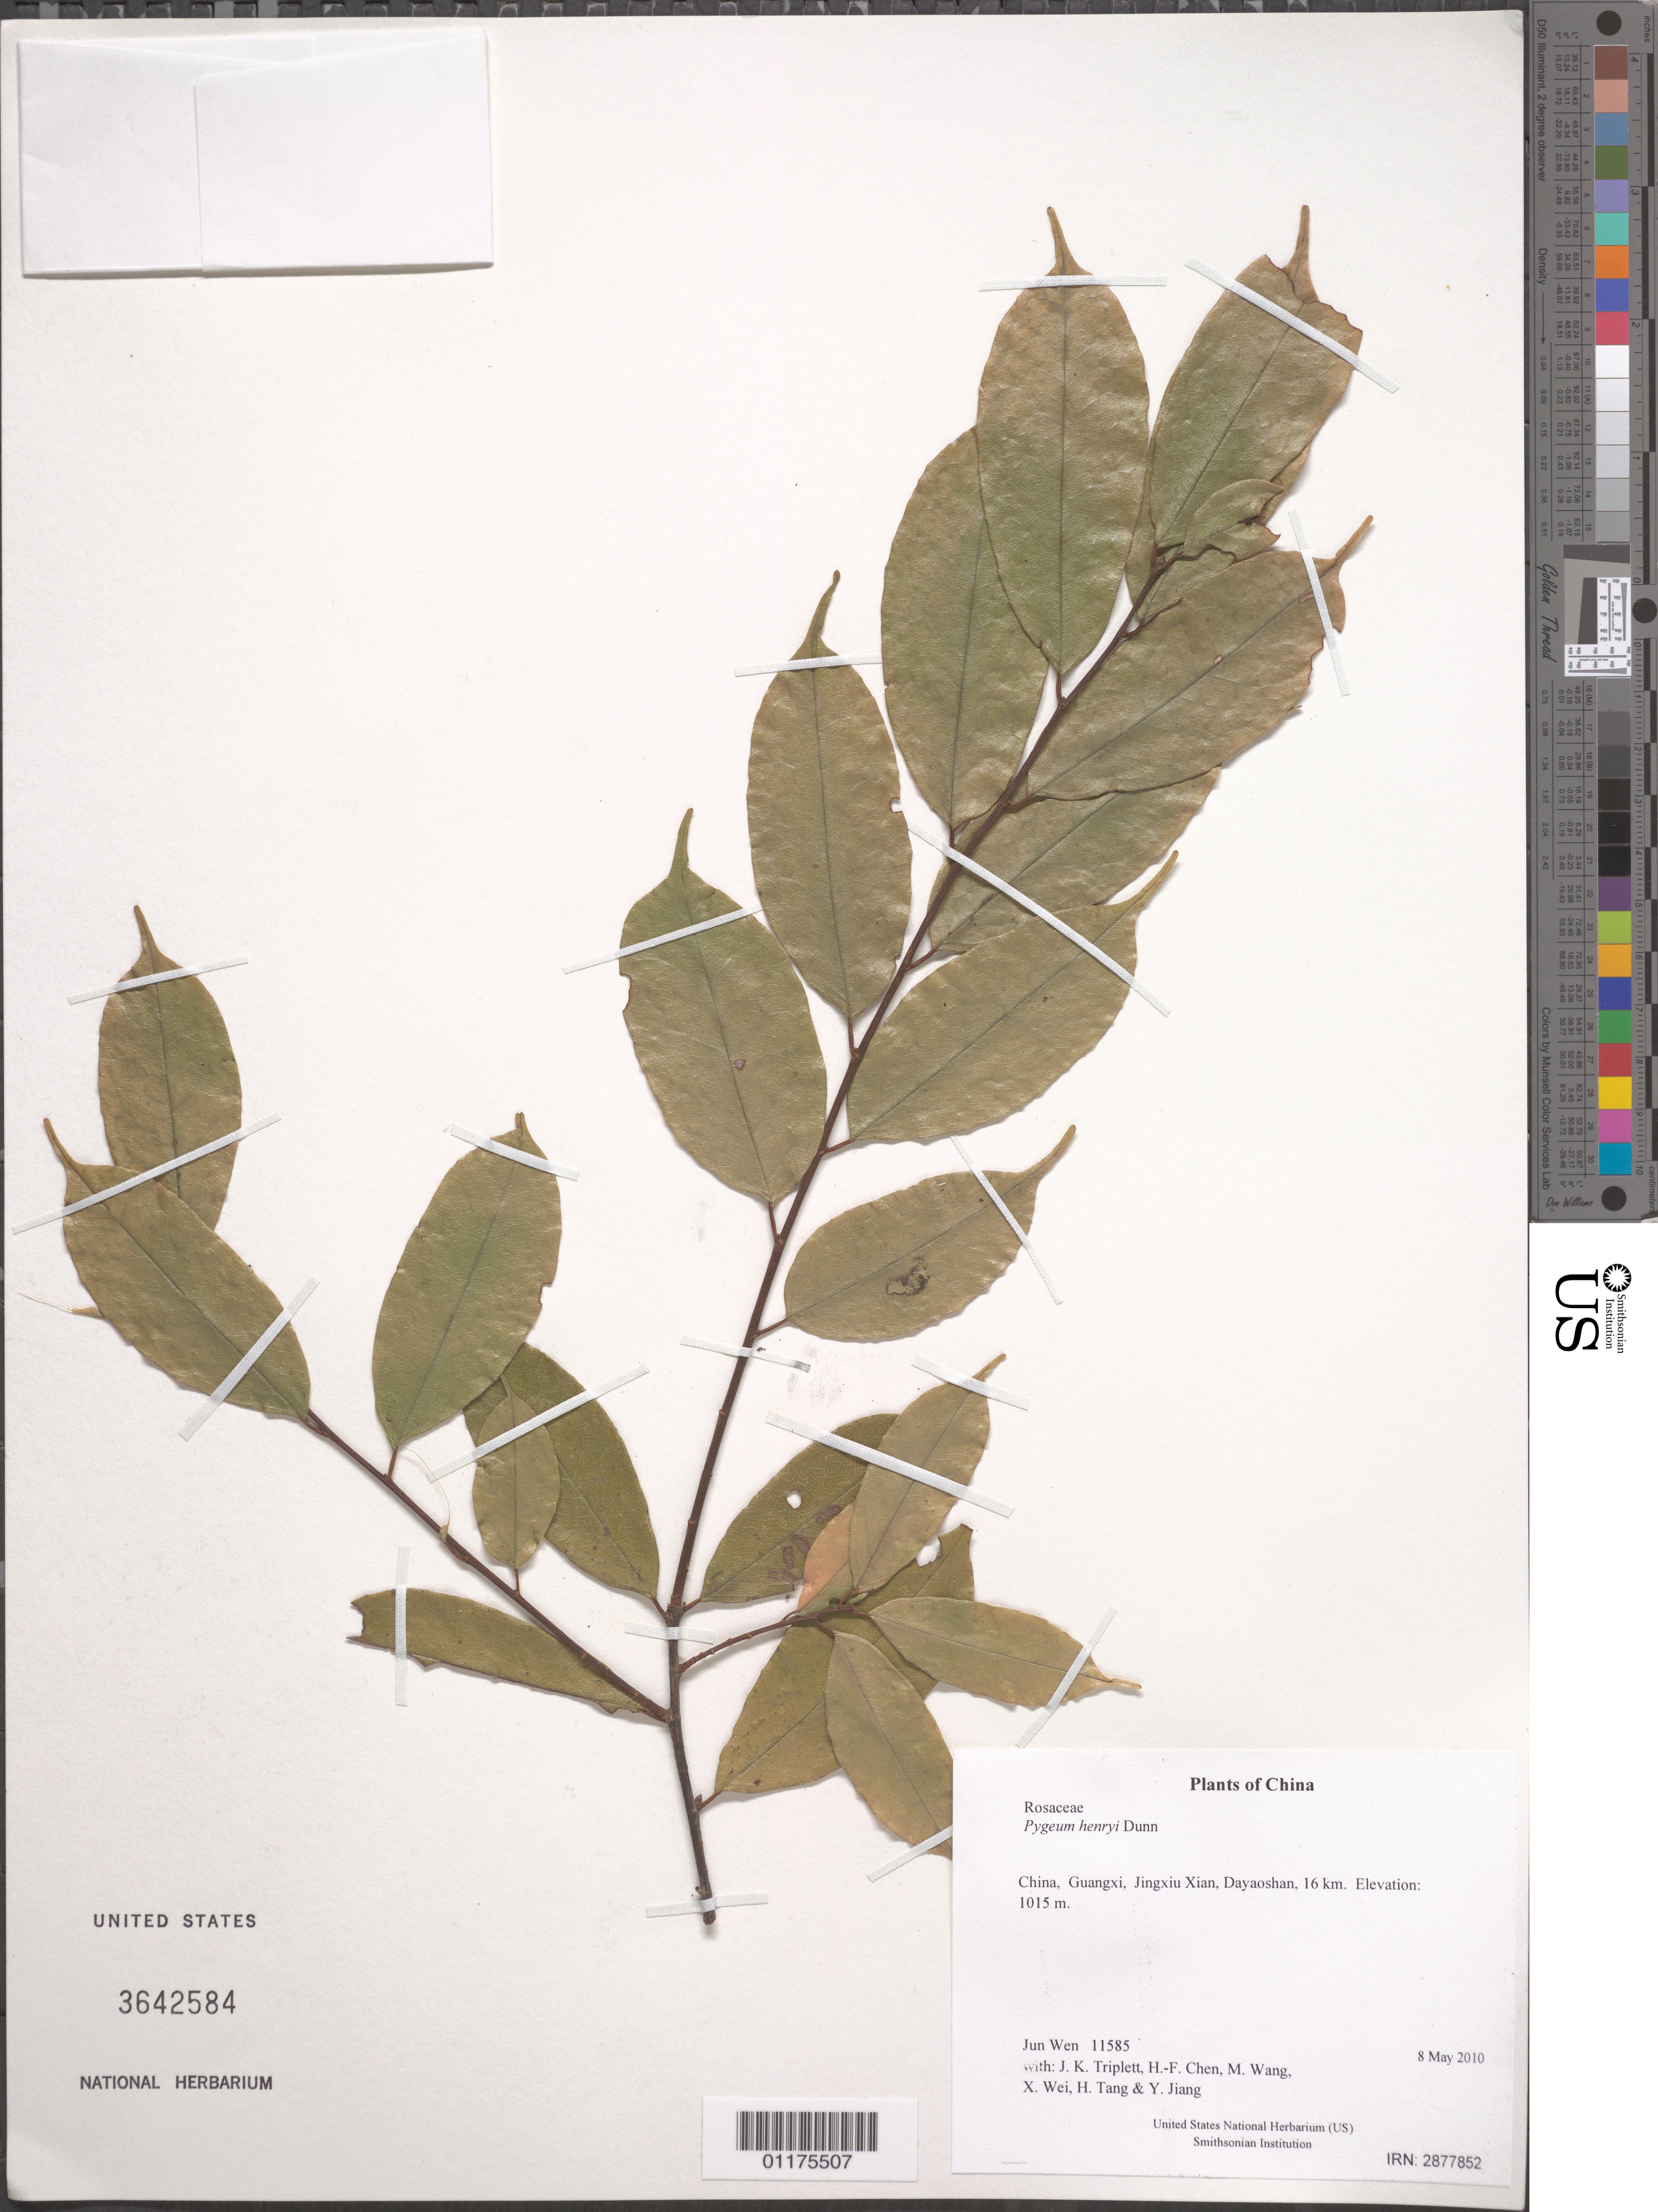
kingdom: Plantae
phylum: Tracheophyta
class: Magnoliopsida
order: Rosales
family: Rosaceae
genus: Pygeum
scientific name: Pygeum henryi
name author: Dunn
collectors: J. Wen, J. K. Triplett, H.-F. Chen, M. Wang, X. Wei, H. Tang & Y. Jiang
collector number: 11585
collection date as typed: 8 May 2010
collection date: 2010-05-08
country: China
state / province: Guangxi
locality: Jingxiu Xian, Dayaoshan, 16 km.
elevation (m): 1015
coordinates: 24 08.714 N, 110 14.355 E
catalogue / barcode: US 3642584